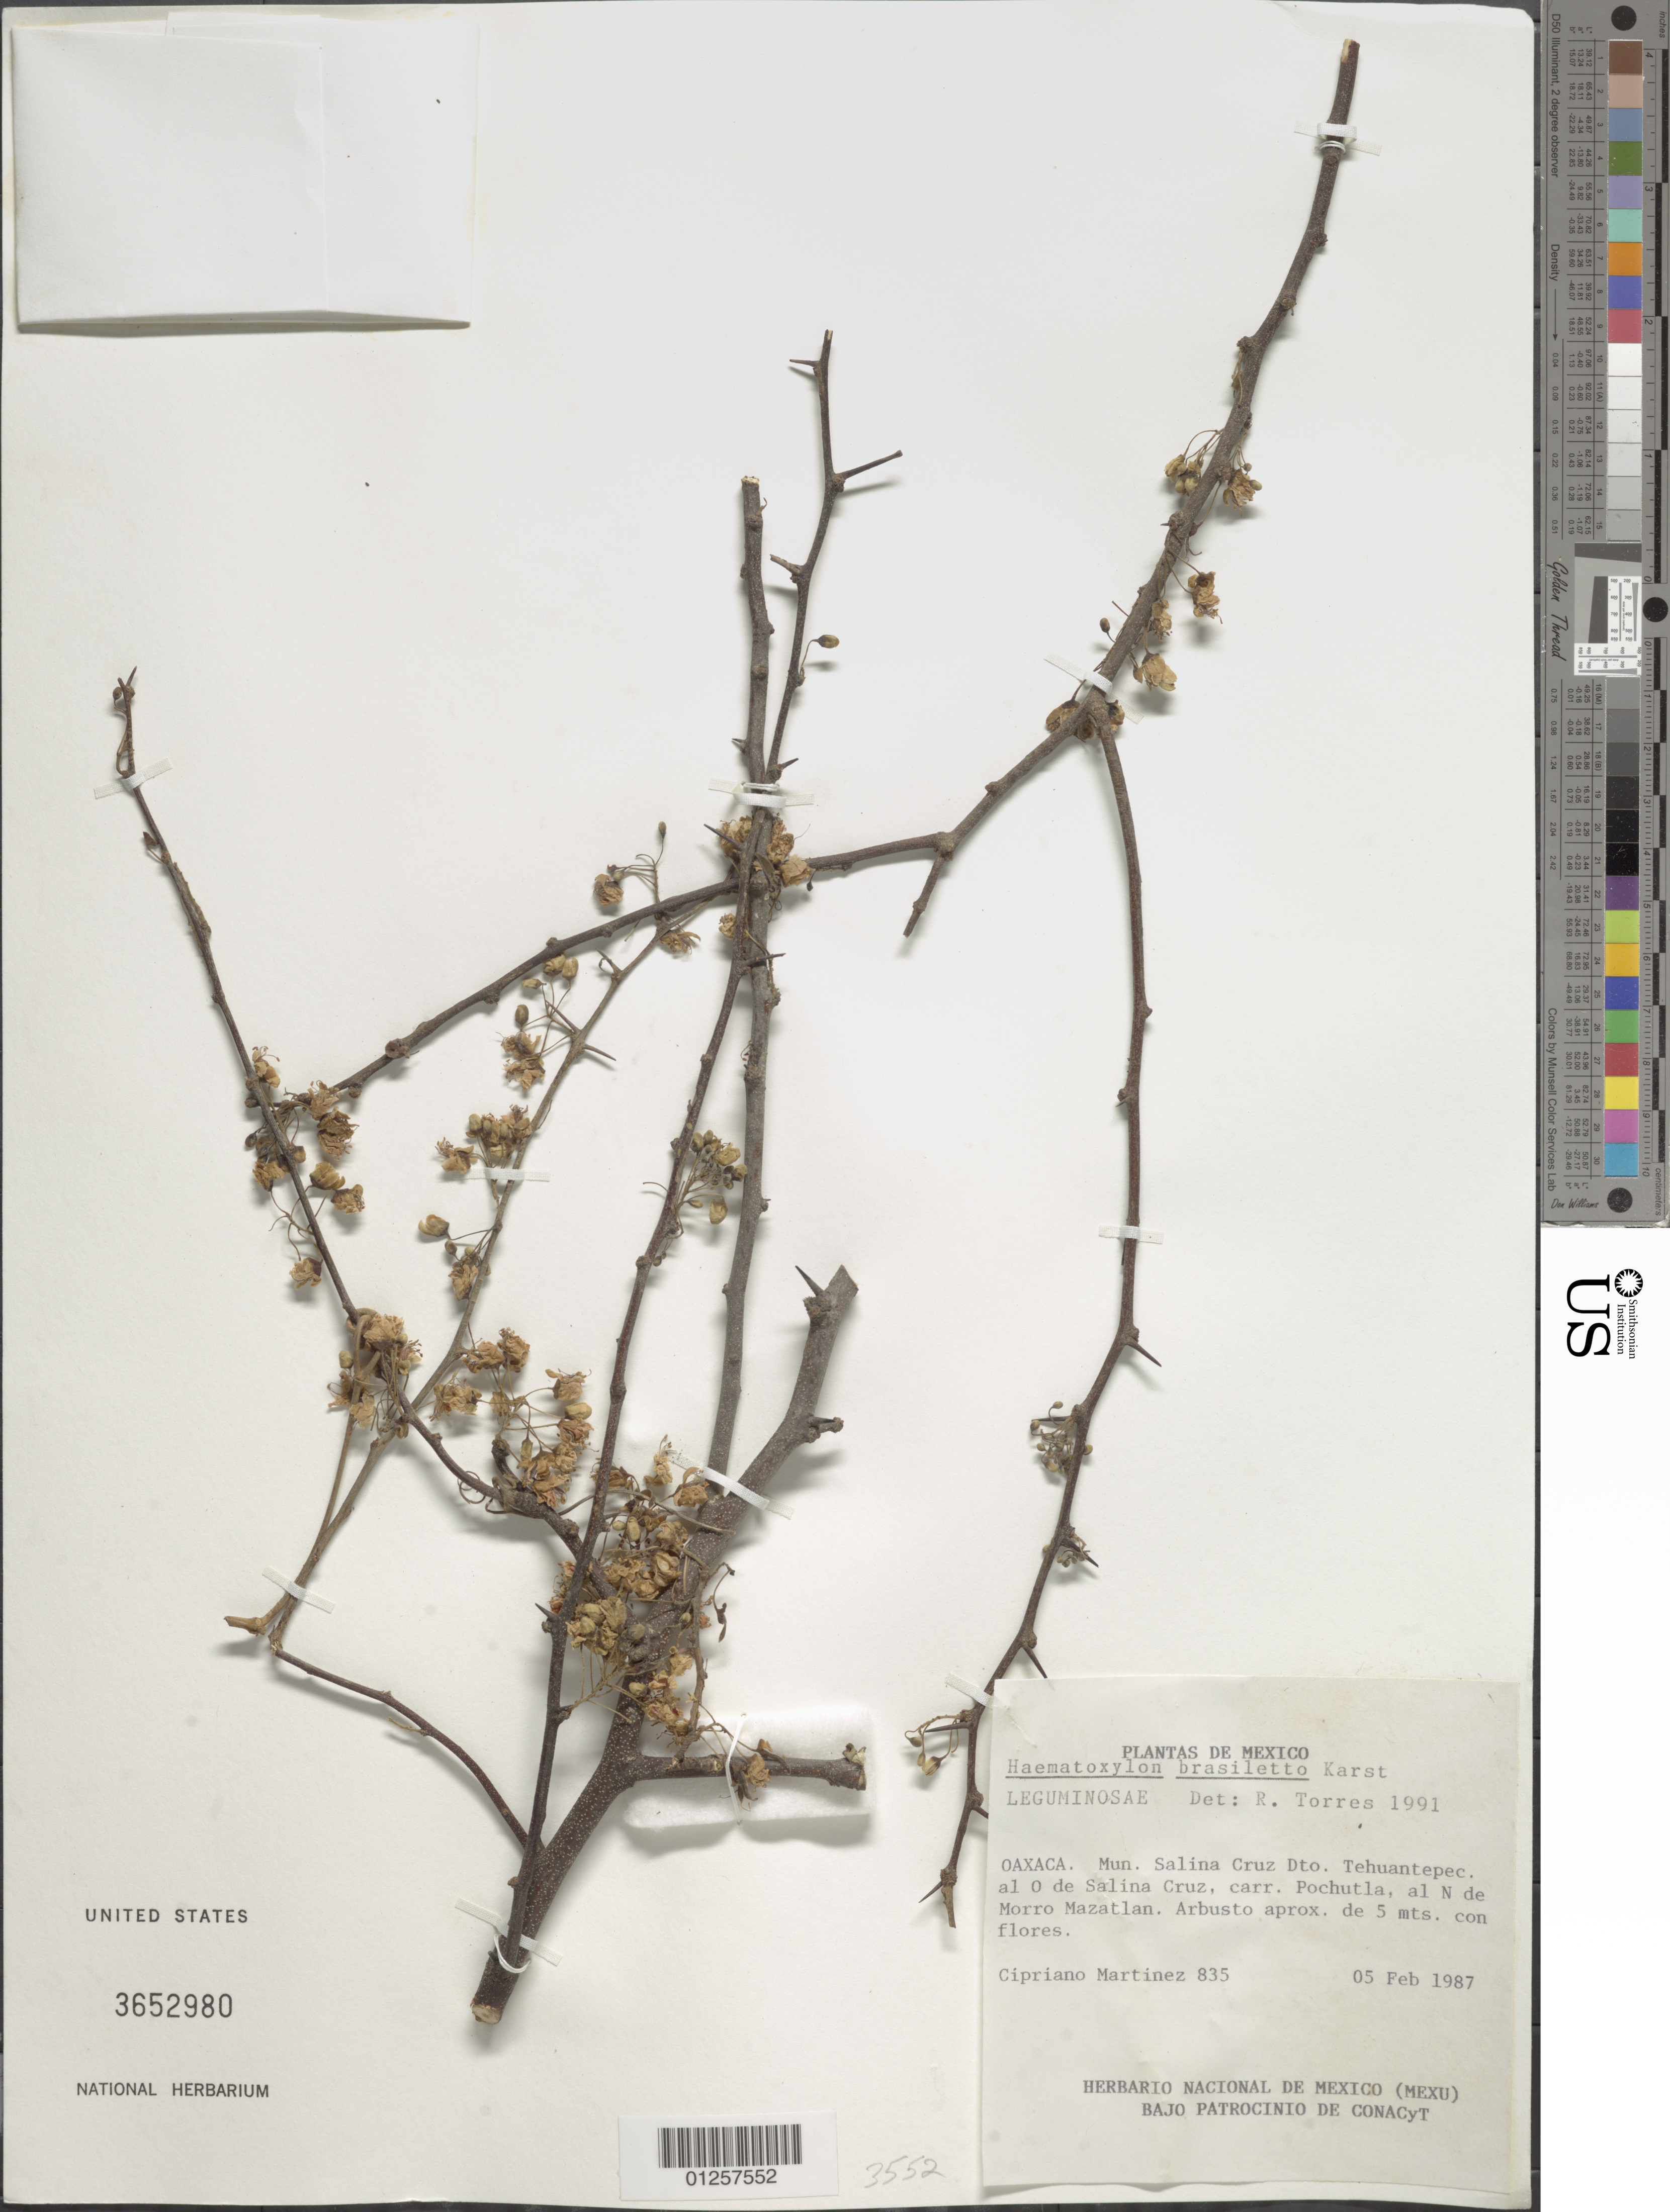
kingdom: Plantae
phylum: Tracheophyta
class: Magnoliopsida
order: Fabales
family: Fabaceae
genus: Haematoxylum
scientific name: Haematoxylum brasiletto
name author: H. Karst.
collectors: C. Martínez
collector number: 835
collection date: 1987-02-05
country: Mexico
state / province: Oaxaca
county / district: Tehuantepe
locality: Mun. Salina Cruz. al 0 de Salina Cruz, carr. Pochutla, al N de Morro Mazatlan. Arbusto aprox. de 5mts. con flores.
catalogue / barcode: US 3652980